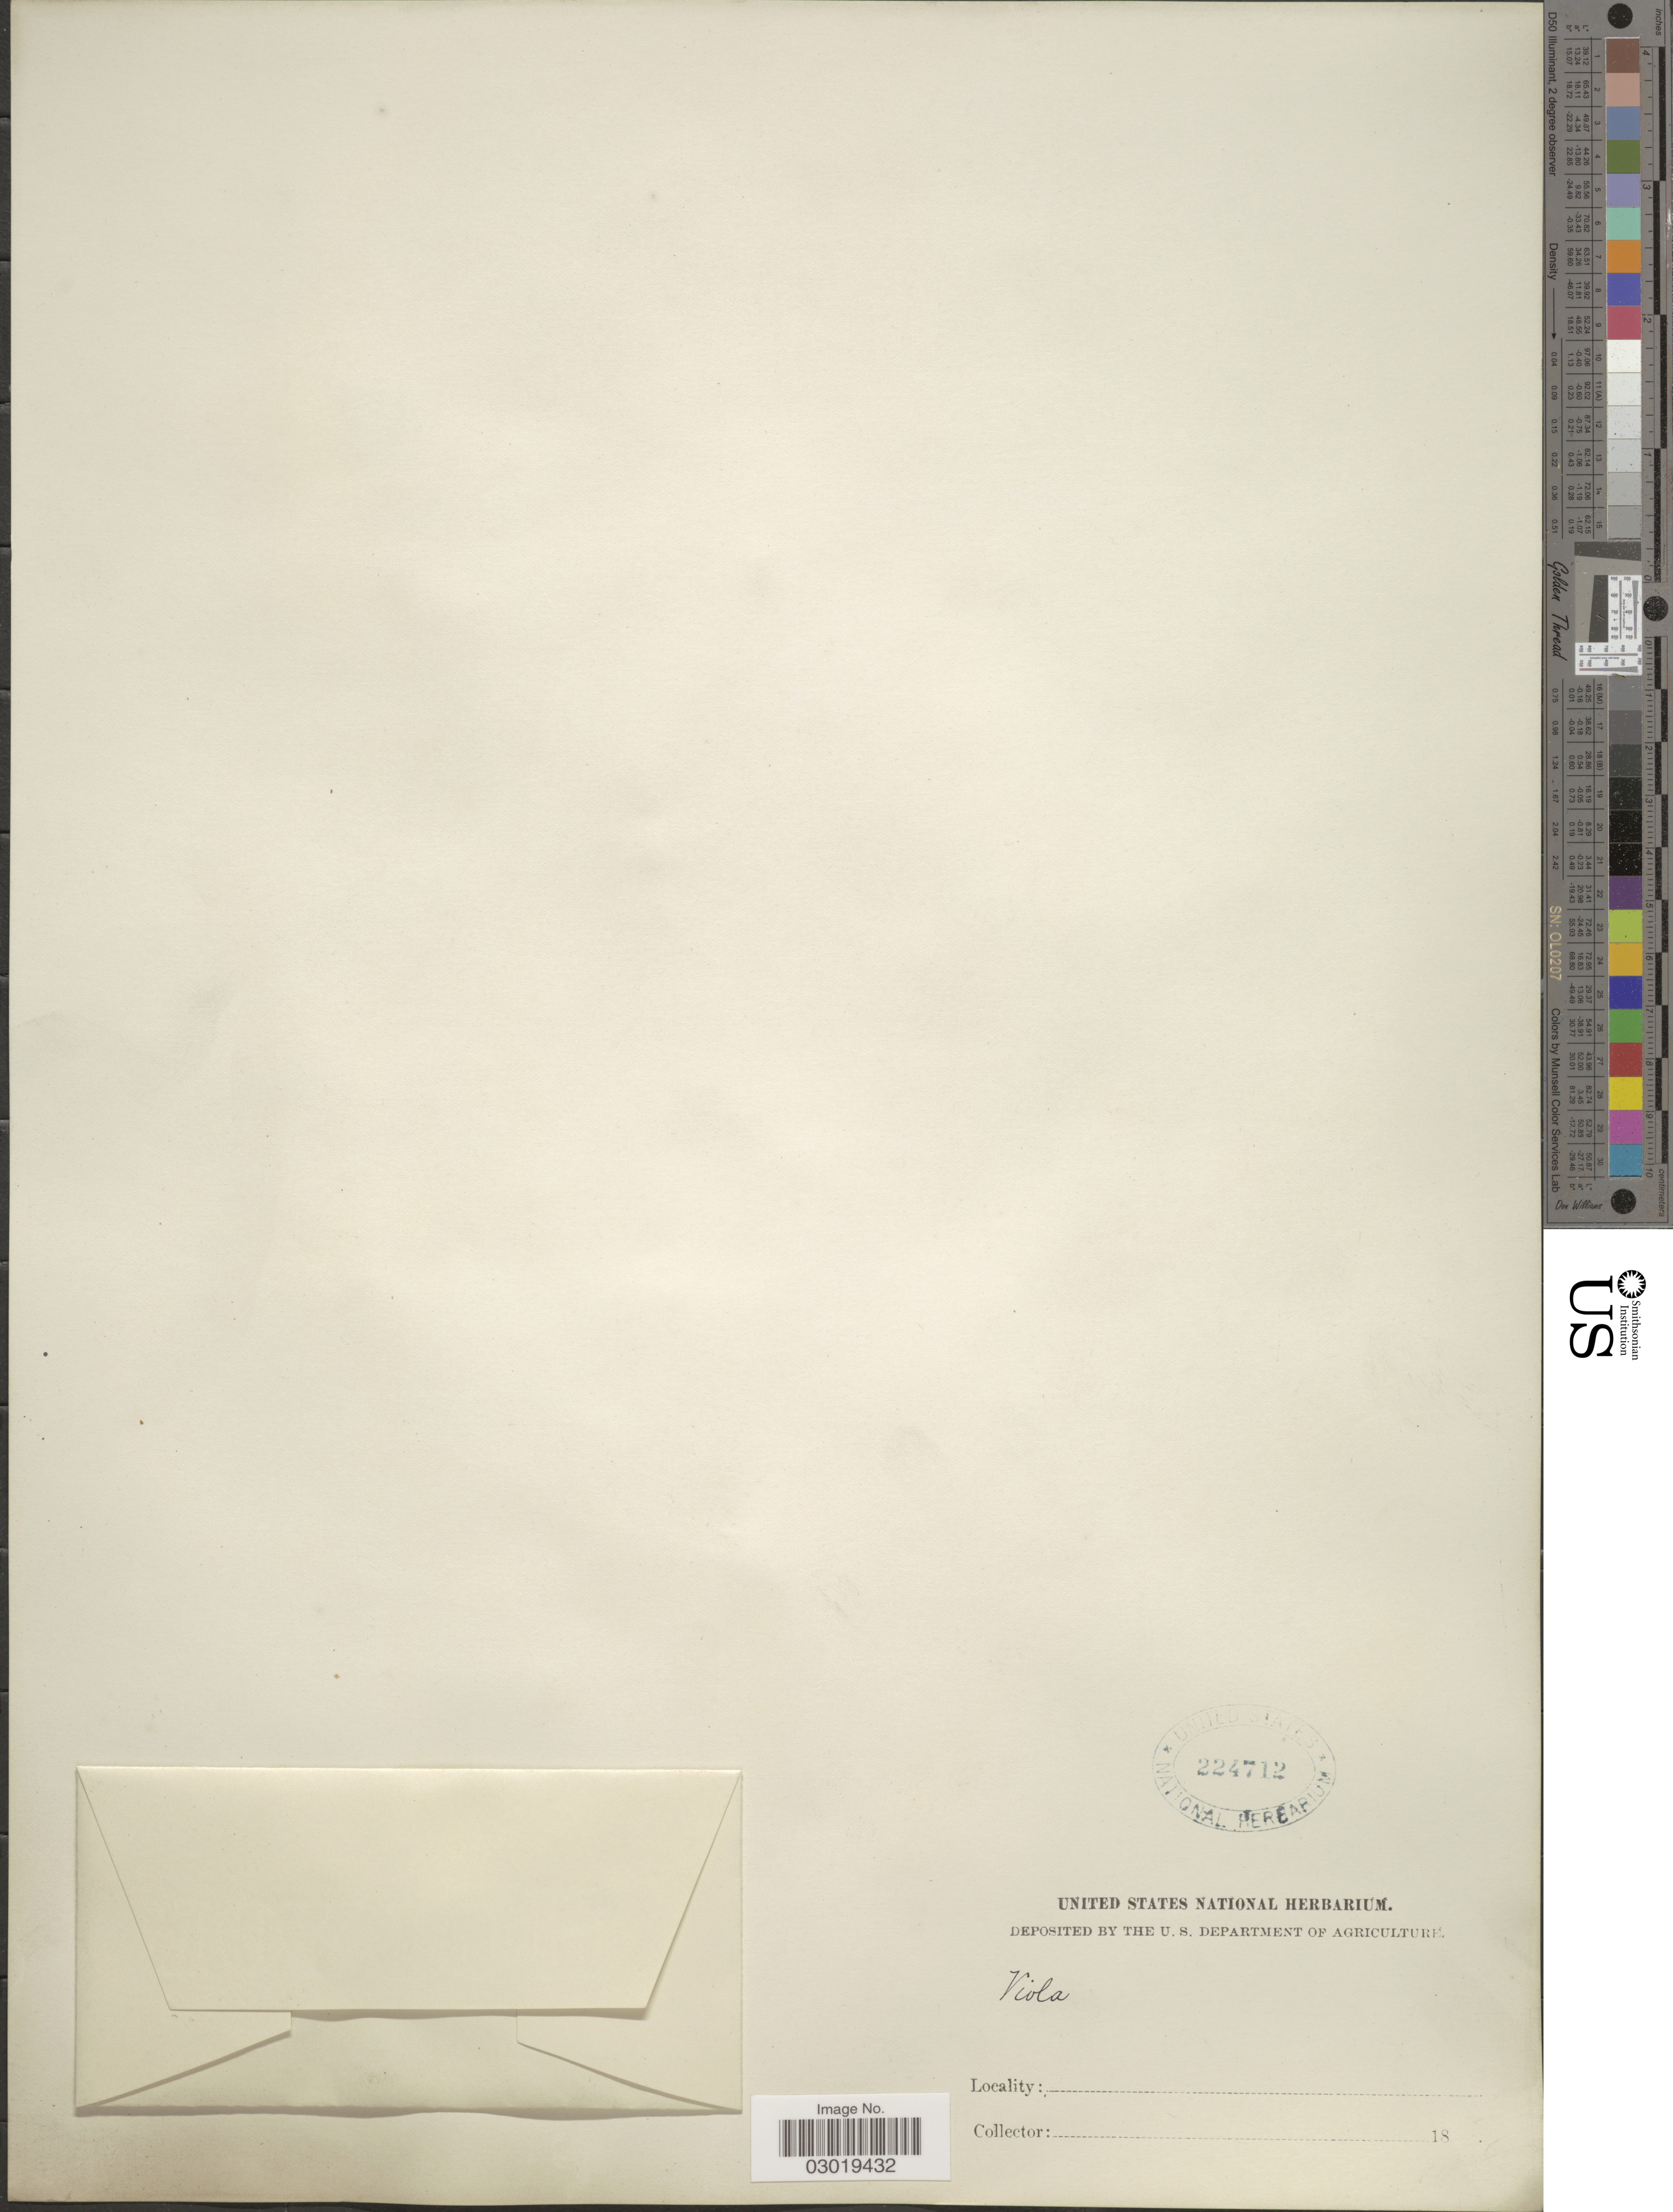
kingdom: Plantae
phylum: Tracheophyta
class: Magnoliopsida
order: Malpighiales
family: Violaceae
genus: Viola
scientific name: Viola sp.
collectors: ex herb. United States National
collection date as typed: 18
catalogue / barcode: US 224712